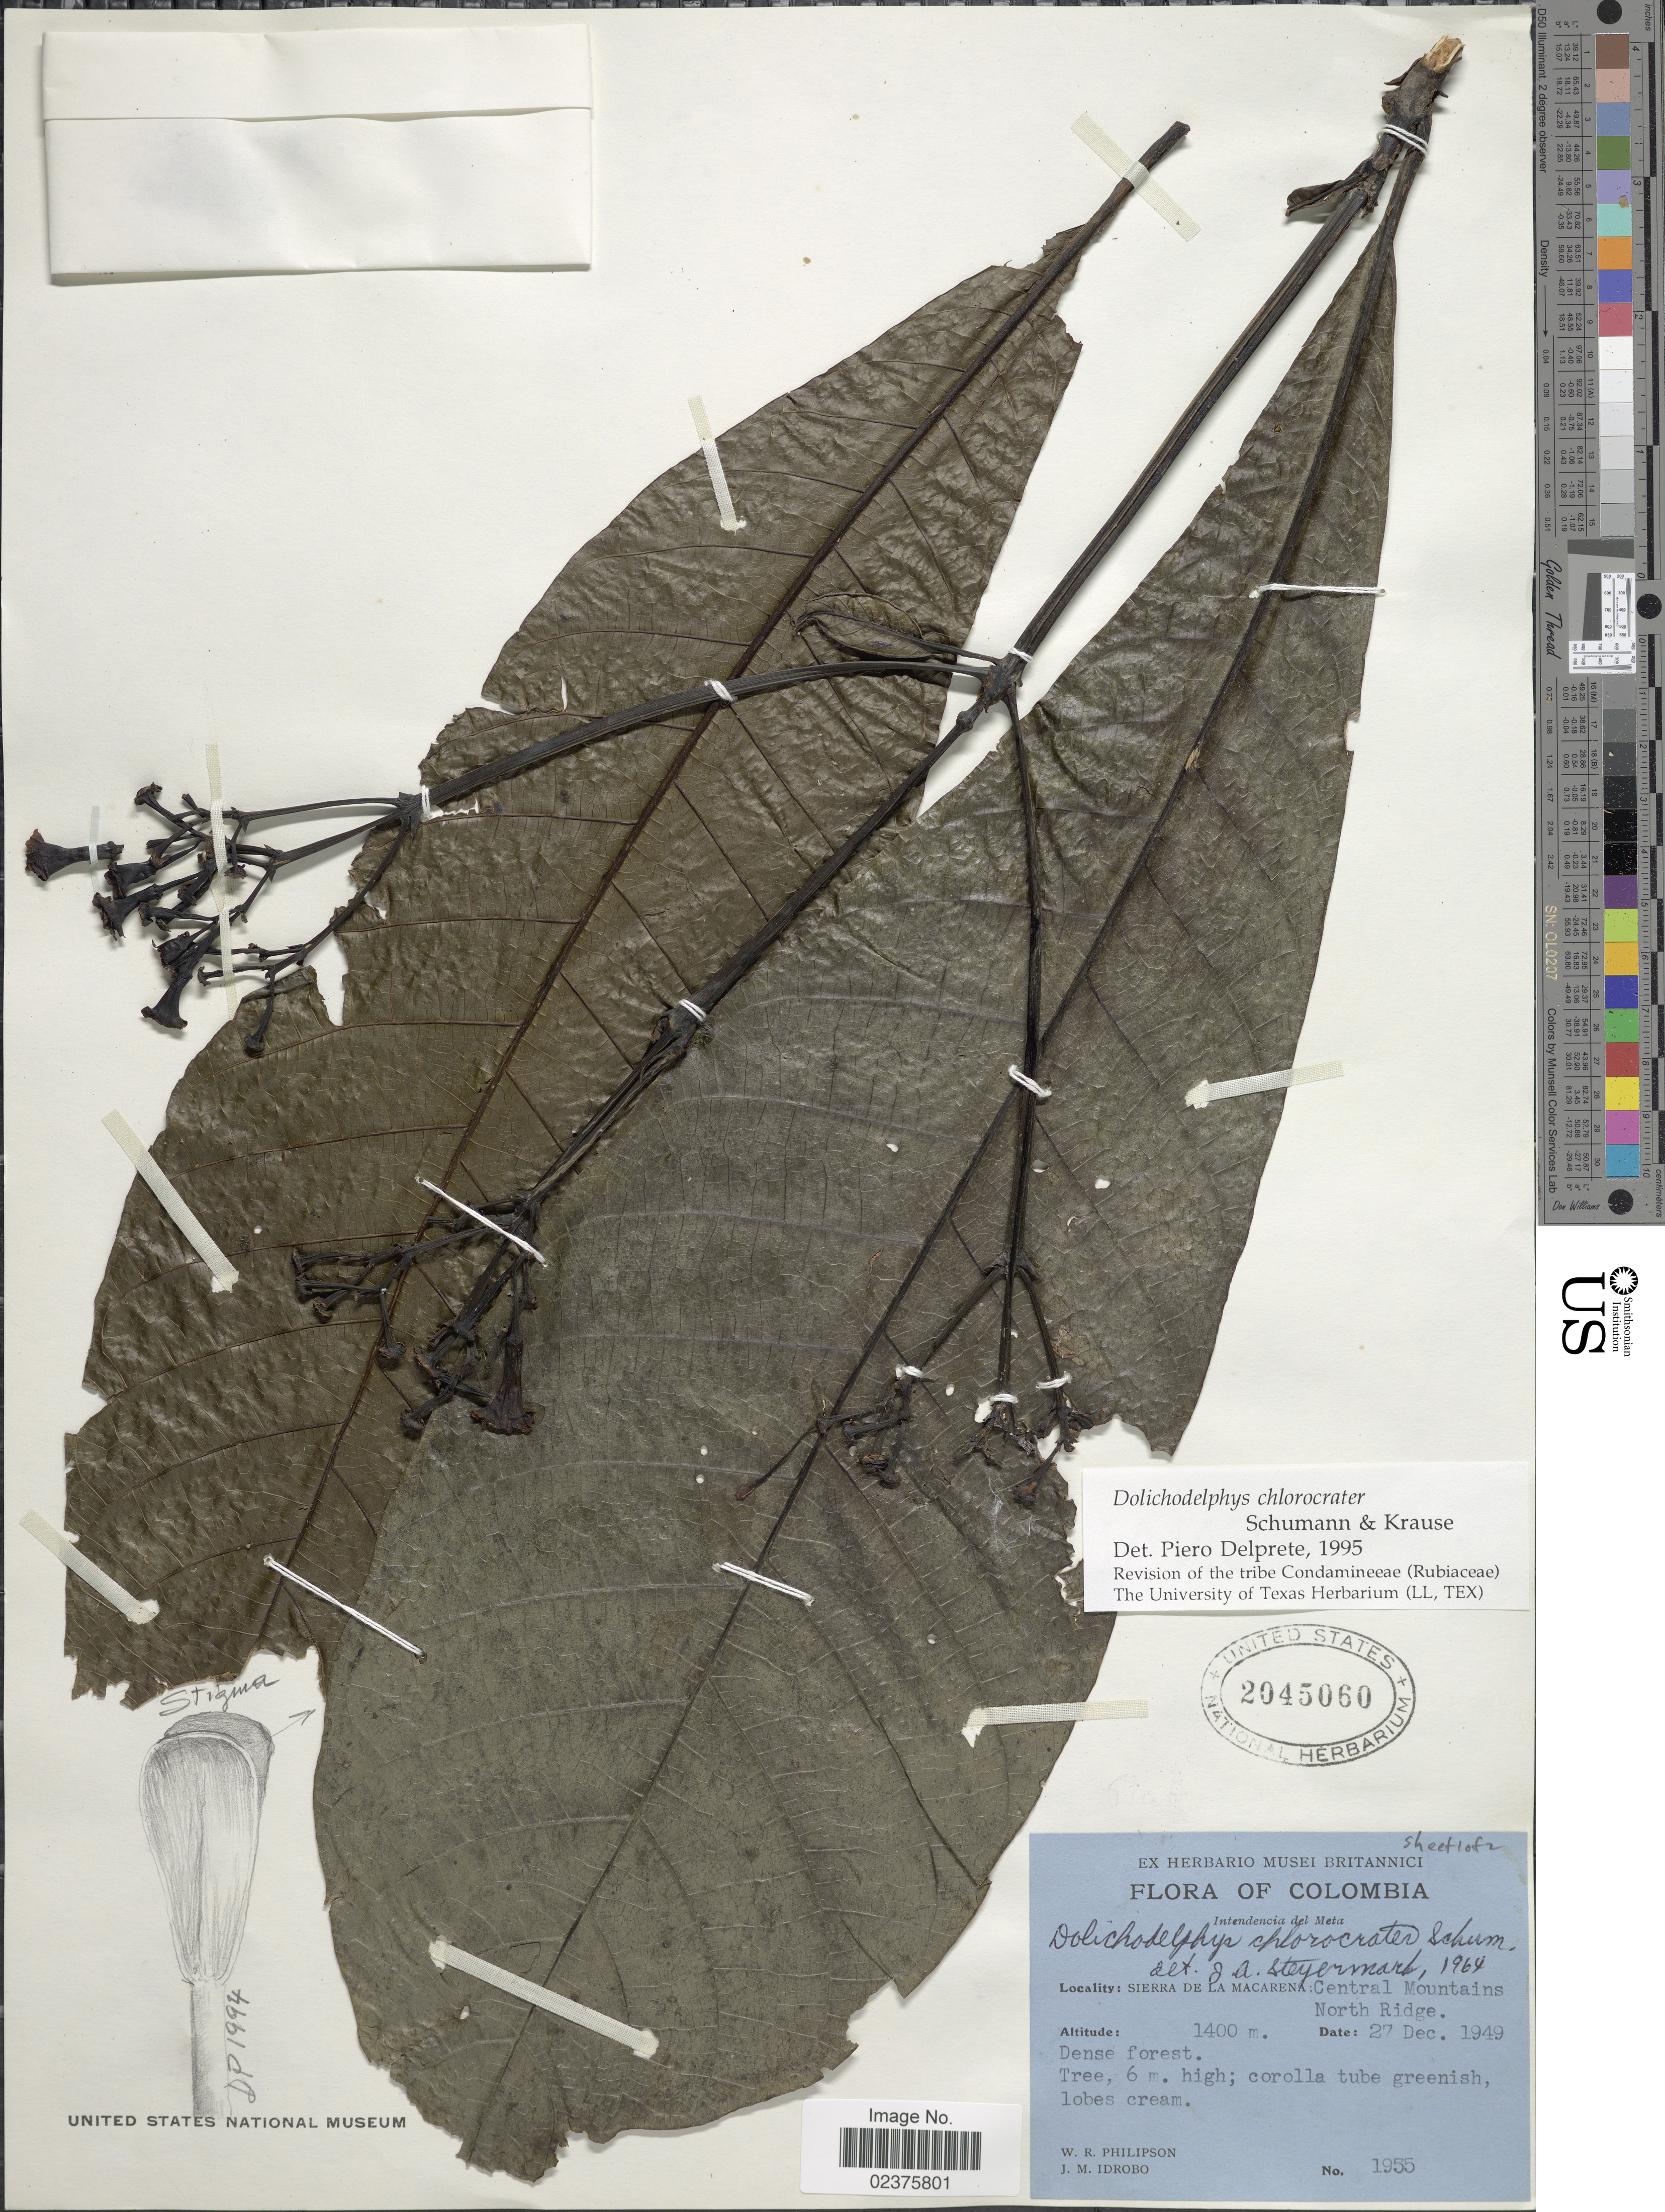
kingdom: Plantae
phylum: Tracheophyta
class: Magnoliopsida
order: Gentianales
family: Rubiaceae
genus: Dolichodelphys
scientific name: Dolichodelphys chlorocrater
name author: K. Schum. & K. Krause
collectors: W. R. Philipson & J. M. Idrobo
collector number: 1955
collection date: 1949-12-27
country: Colombia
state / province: Meta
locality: Intendencia del Meta, Sierra De La Macarena: Central Mountains North Ridge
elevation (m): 1400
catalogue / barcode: US 2045060